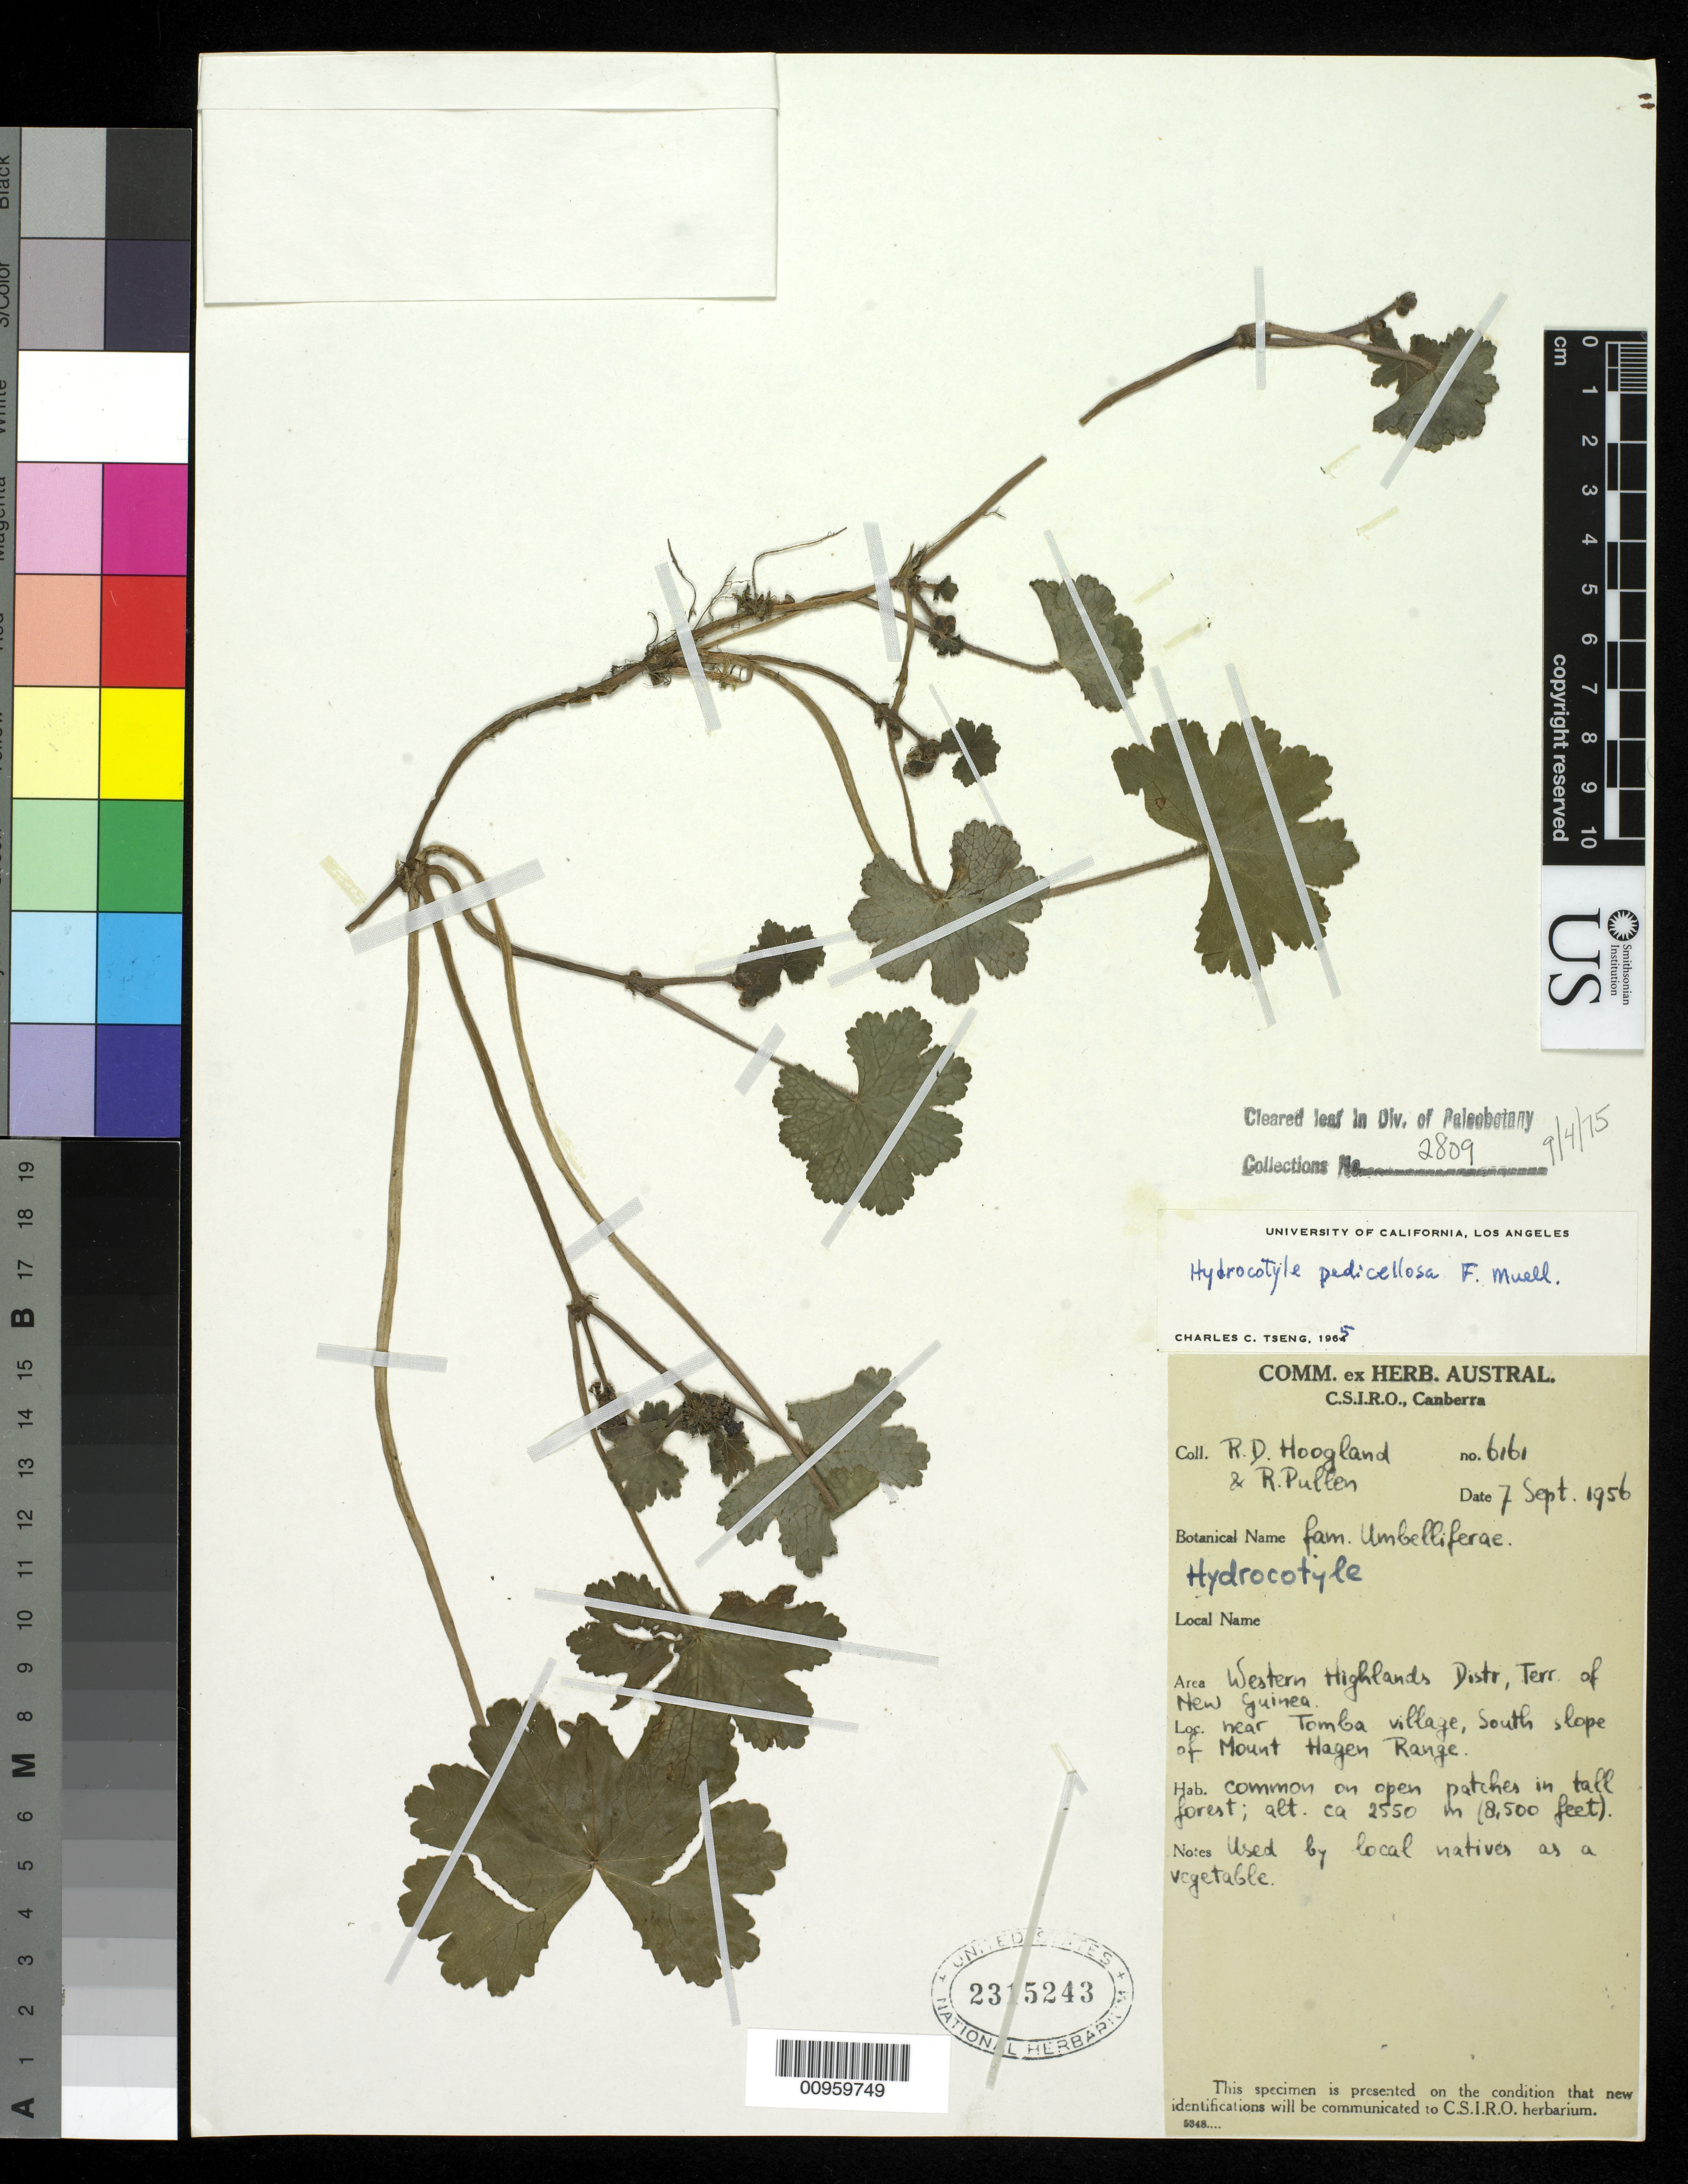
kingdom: Plantae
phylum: Tracheophyta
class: Magnoliopsida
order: Apiales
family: Araliaceae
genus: Hydrocotyle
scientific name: Hydrocotyle pedicellosa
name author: Benth.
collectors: R. D. Hoogland & R. Pullen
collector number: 6161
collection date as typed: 07 Sep 1956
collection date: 1956-09-07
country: Papua New Guinea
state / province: Western Highlands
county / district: Mount Hagen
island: New Guinea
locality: Near Tomba Village, south slope of Mount Hagen Range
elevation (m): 2591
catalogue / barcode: US 2315243